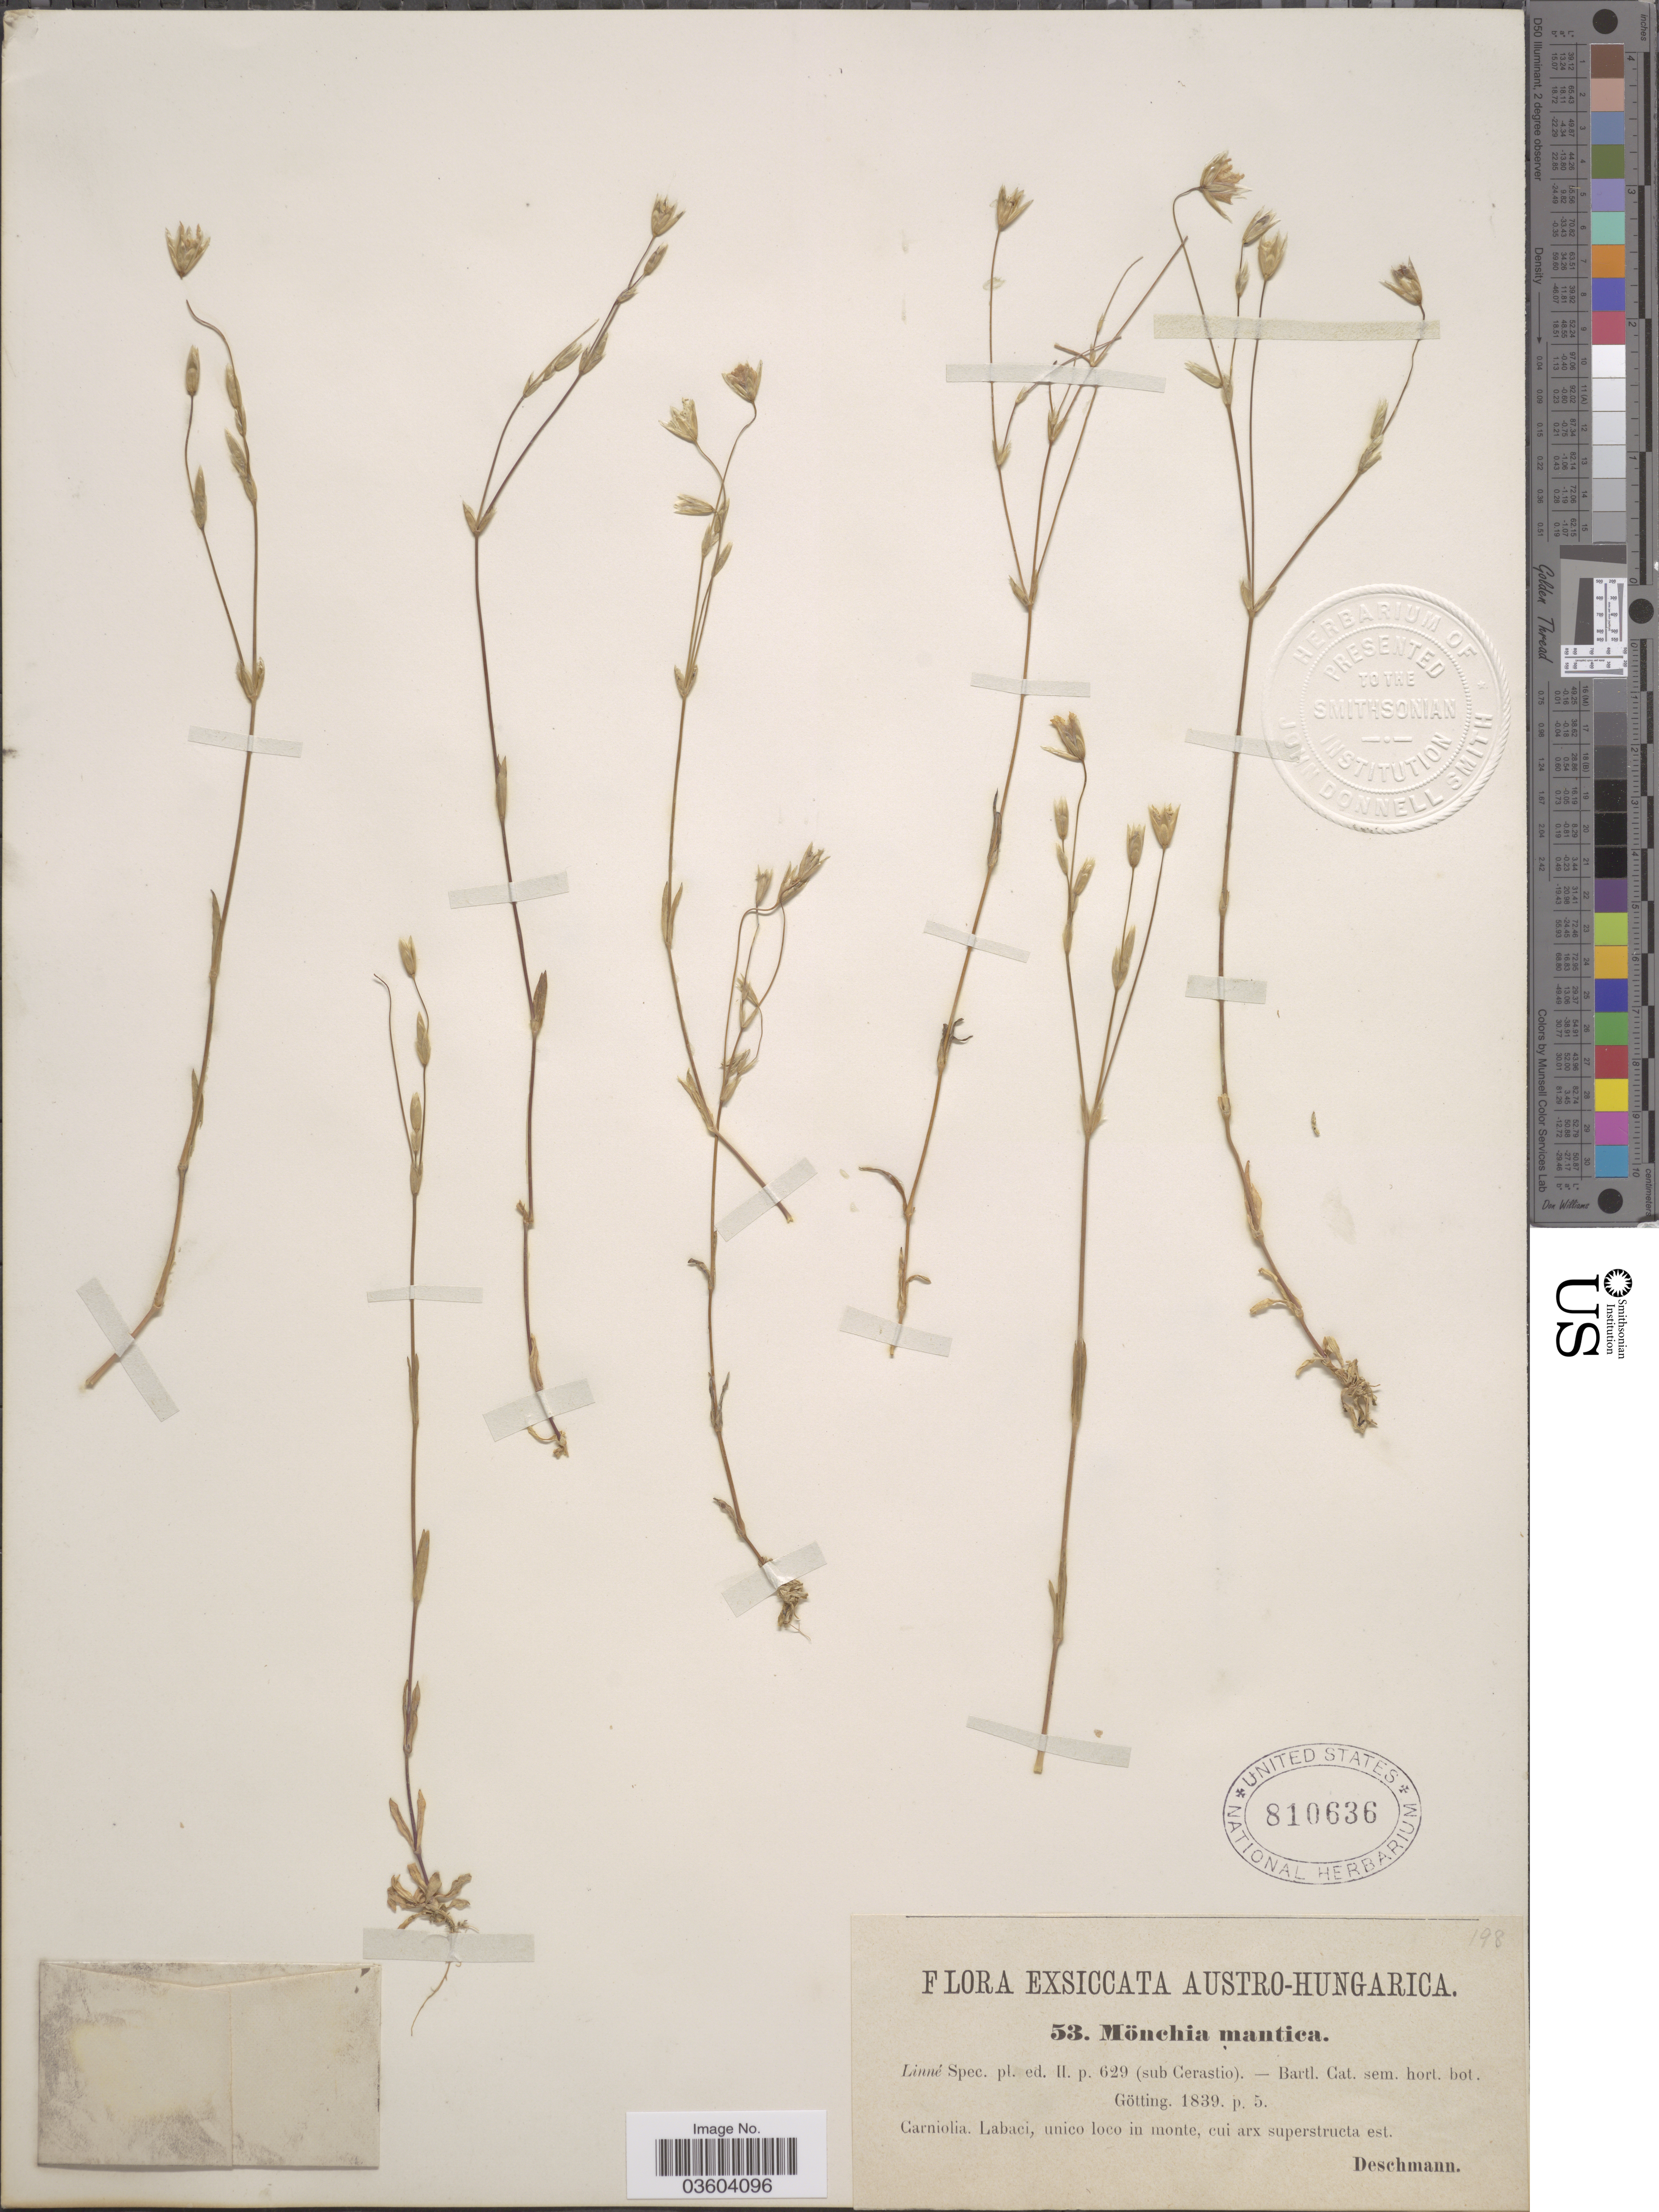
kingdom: Plantae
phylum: Tracheophyta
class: Magnoliopsida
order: Caryophyllales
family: Caryophyllaceae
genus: Moenchia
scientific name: Moenchia mantica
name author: Bartl.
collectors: Deschmann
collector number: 53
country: Slovenia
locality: Austro-Hungarica. Carniolia. Labaci, unico loco in monte, cui arx superstructa est.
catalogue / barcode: US 810636